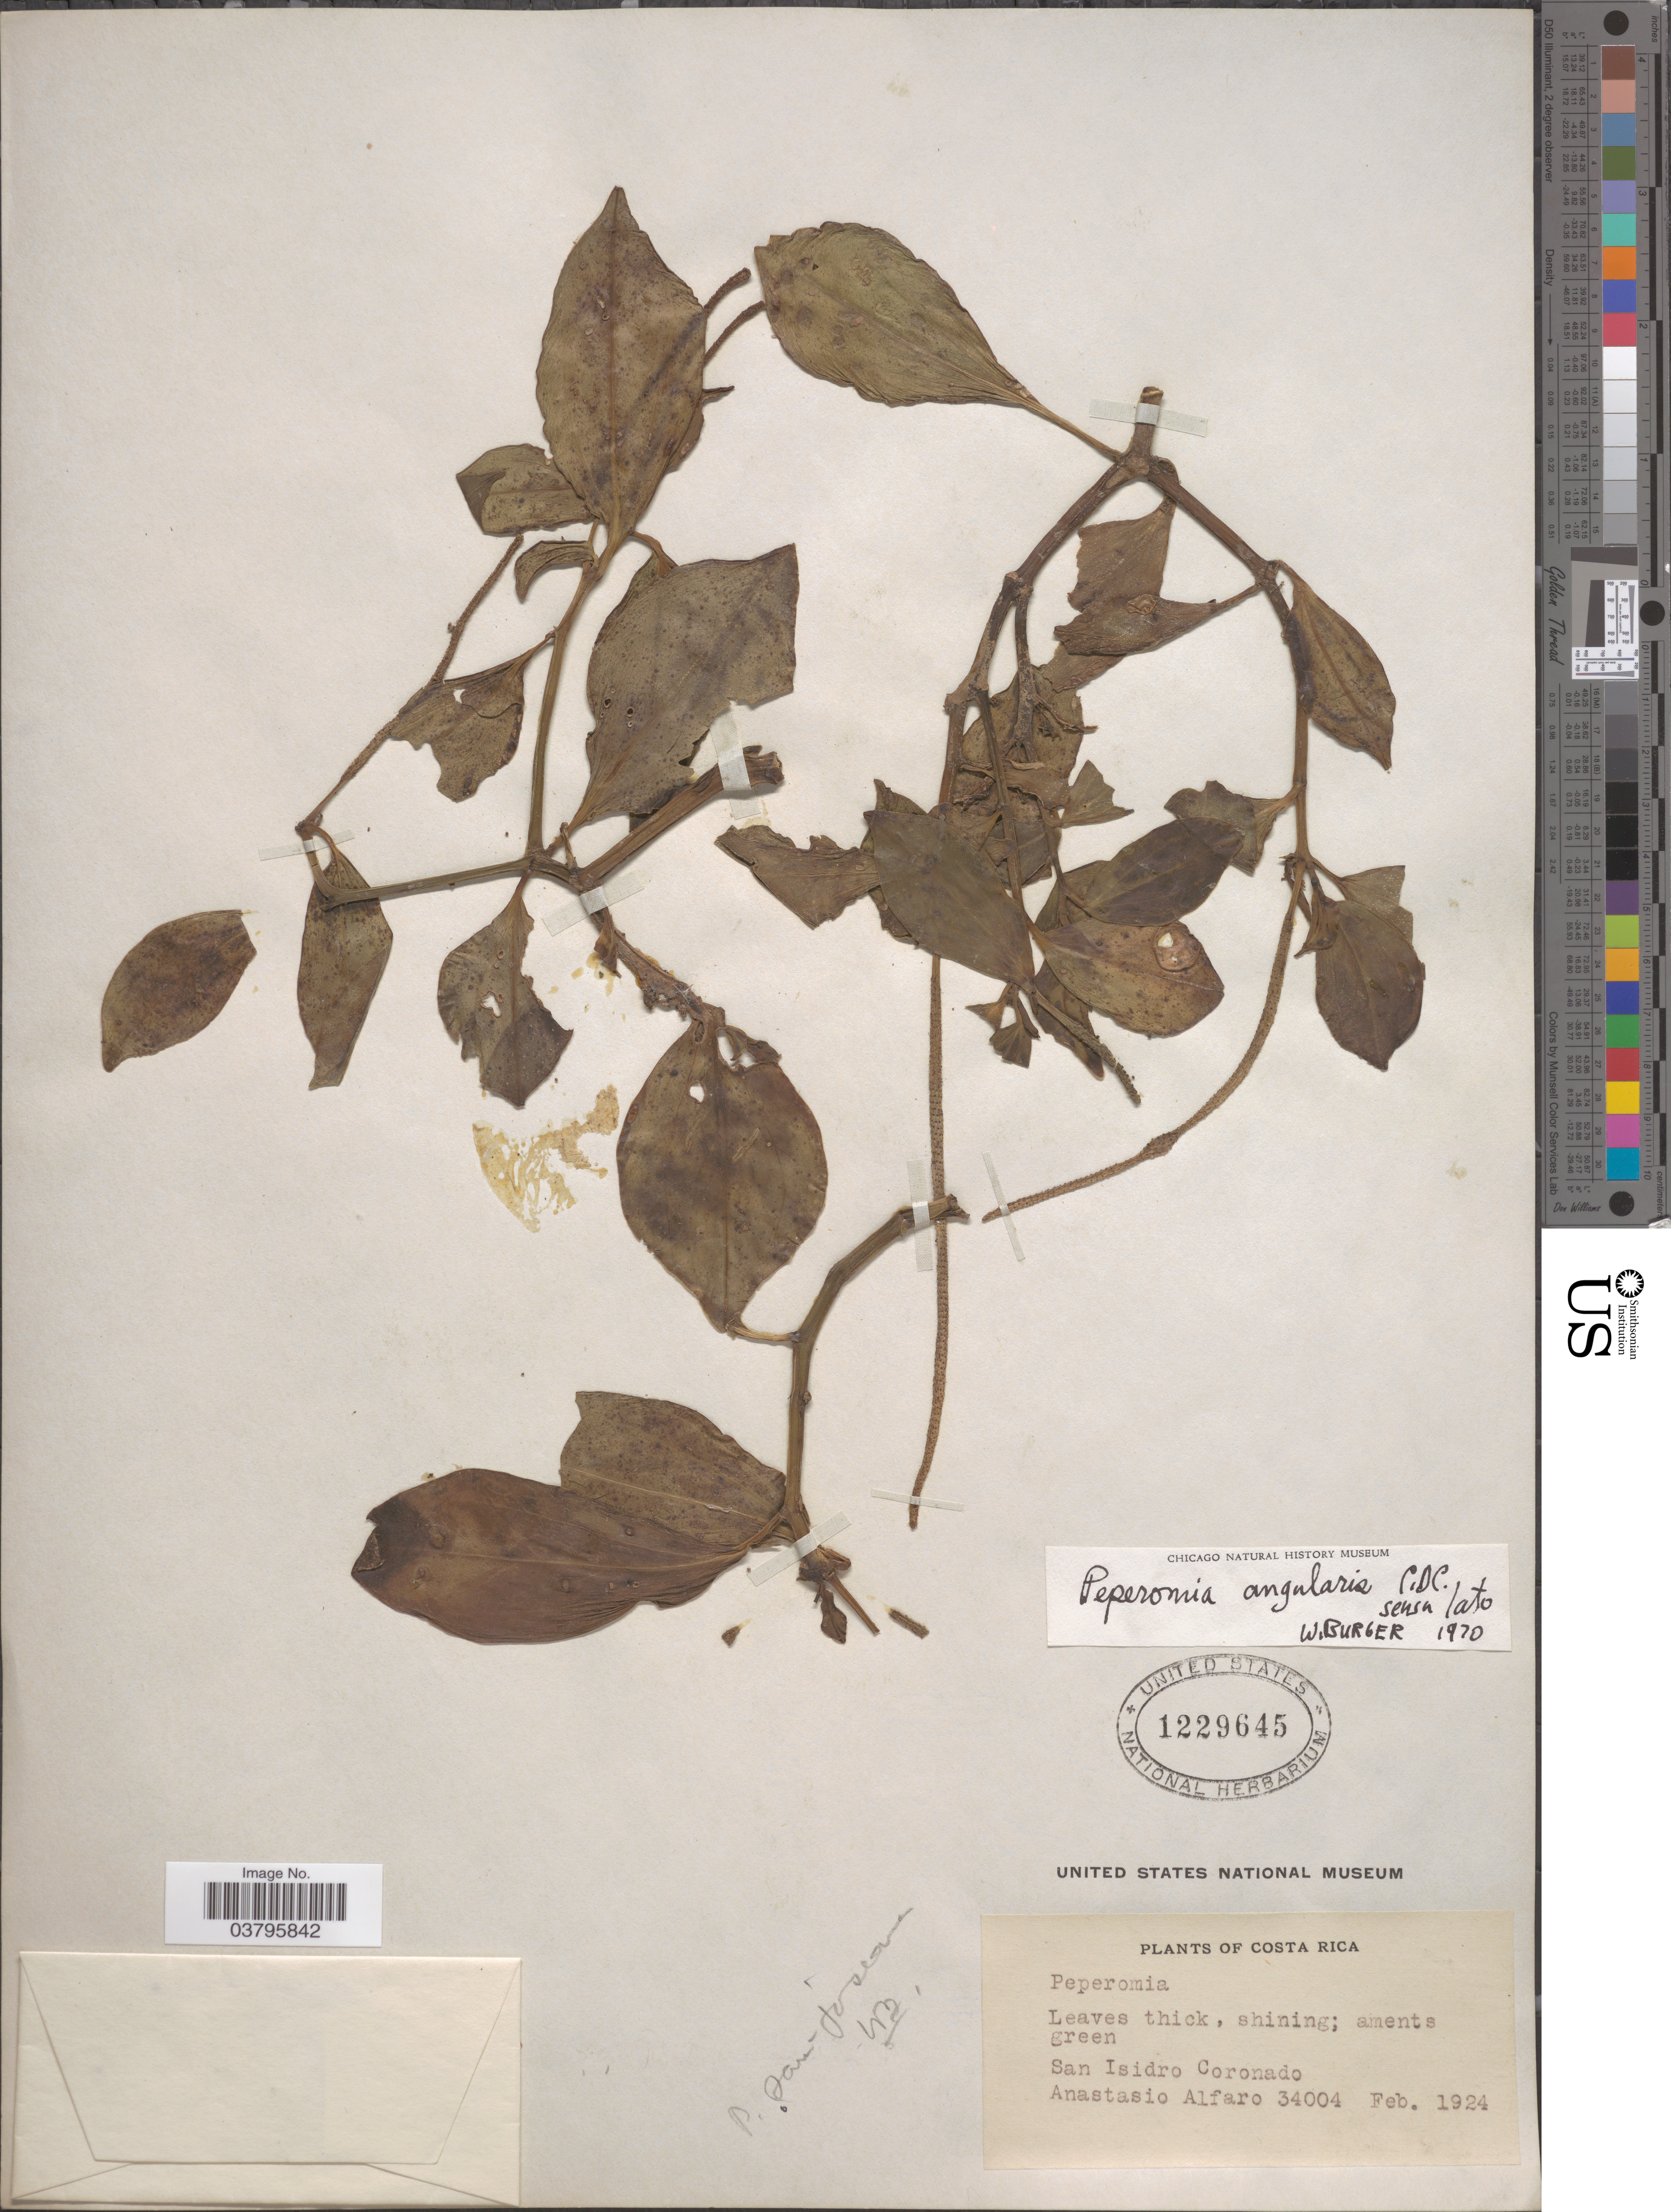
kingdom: Plantae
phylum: Tracheophyta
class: Magnoliopsida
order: Piperales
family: Piperaceae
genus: Peperomia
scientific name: Peperomia san-joseana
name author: C. DC.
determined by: Jiménez, José Estaban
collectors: A. Alfaro Gonzalez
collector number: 34004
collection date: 1924-02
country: Costa Rica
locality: San Isidro Coronado.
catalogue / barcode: US 1229645